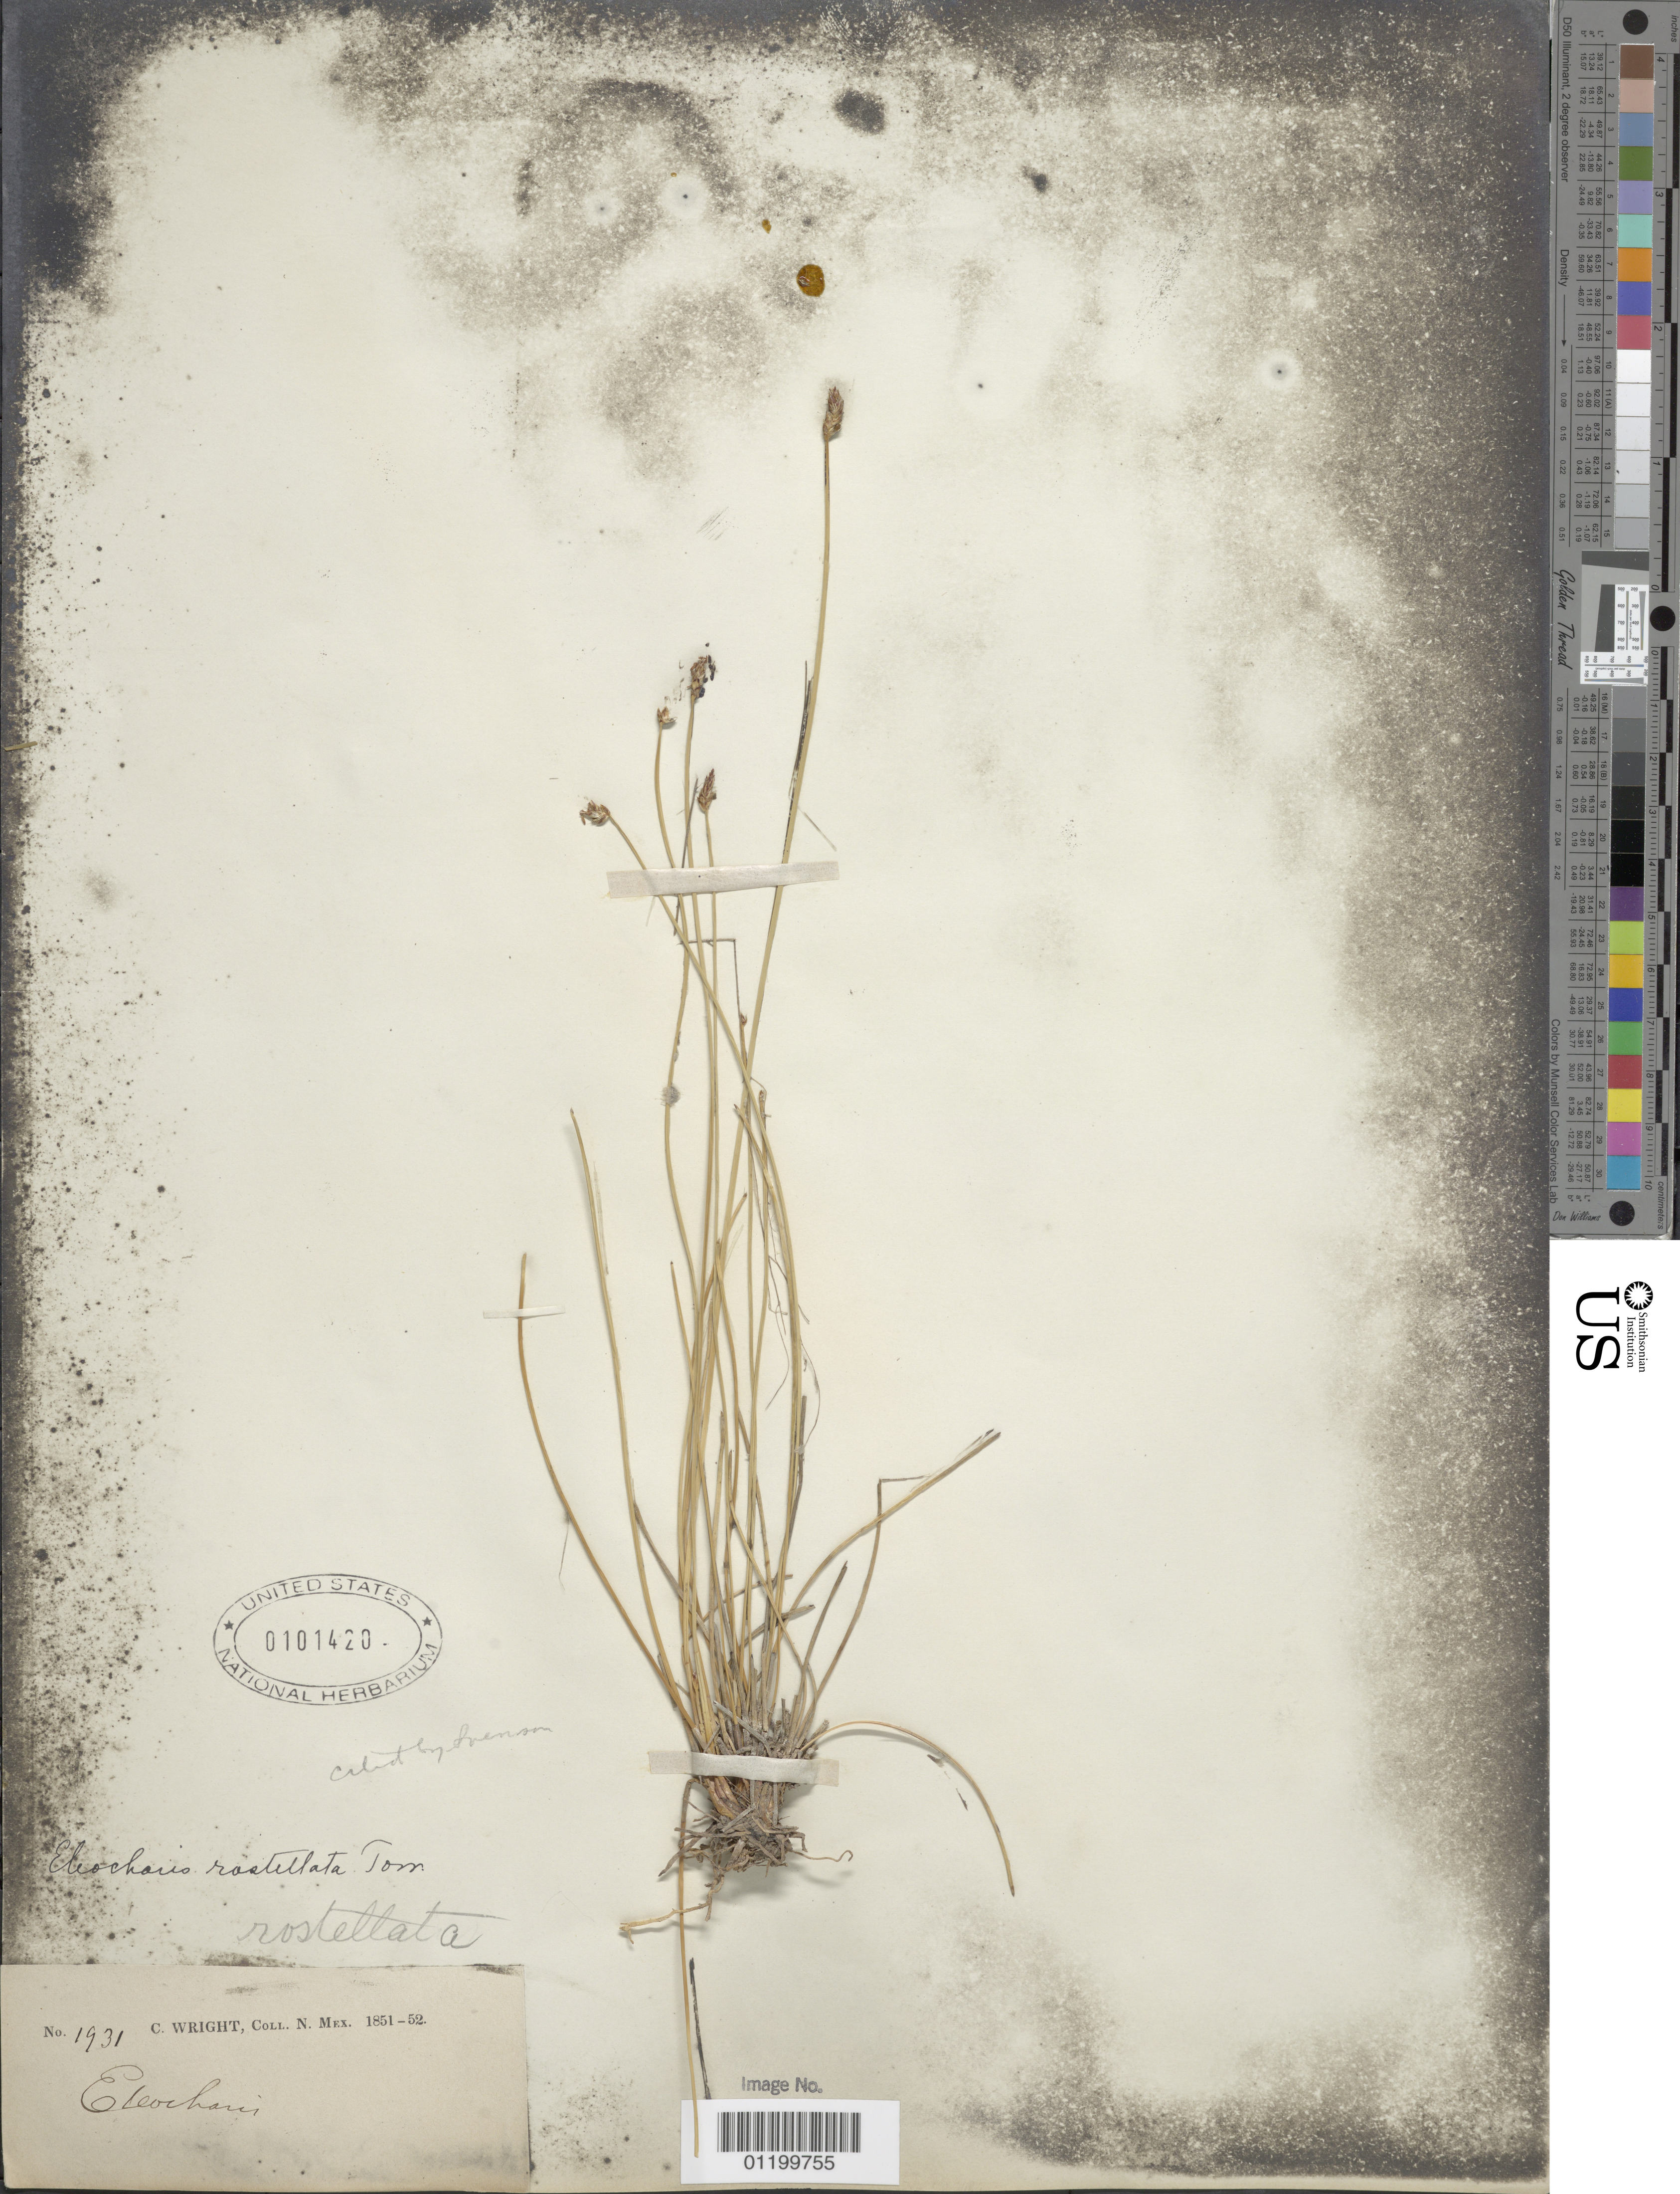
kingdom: Plantae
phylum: Tracheophyta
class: Liliopsida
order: Poales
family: Cyperaceae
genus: Eleocharis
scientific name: Eleocharis rostellata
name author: (Torr.) Torr.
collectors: C. Wright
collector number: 1931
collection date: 1851/1852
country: United States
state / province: New Mexico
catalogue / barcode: US 101420